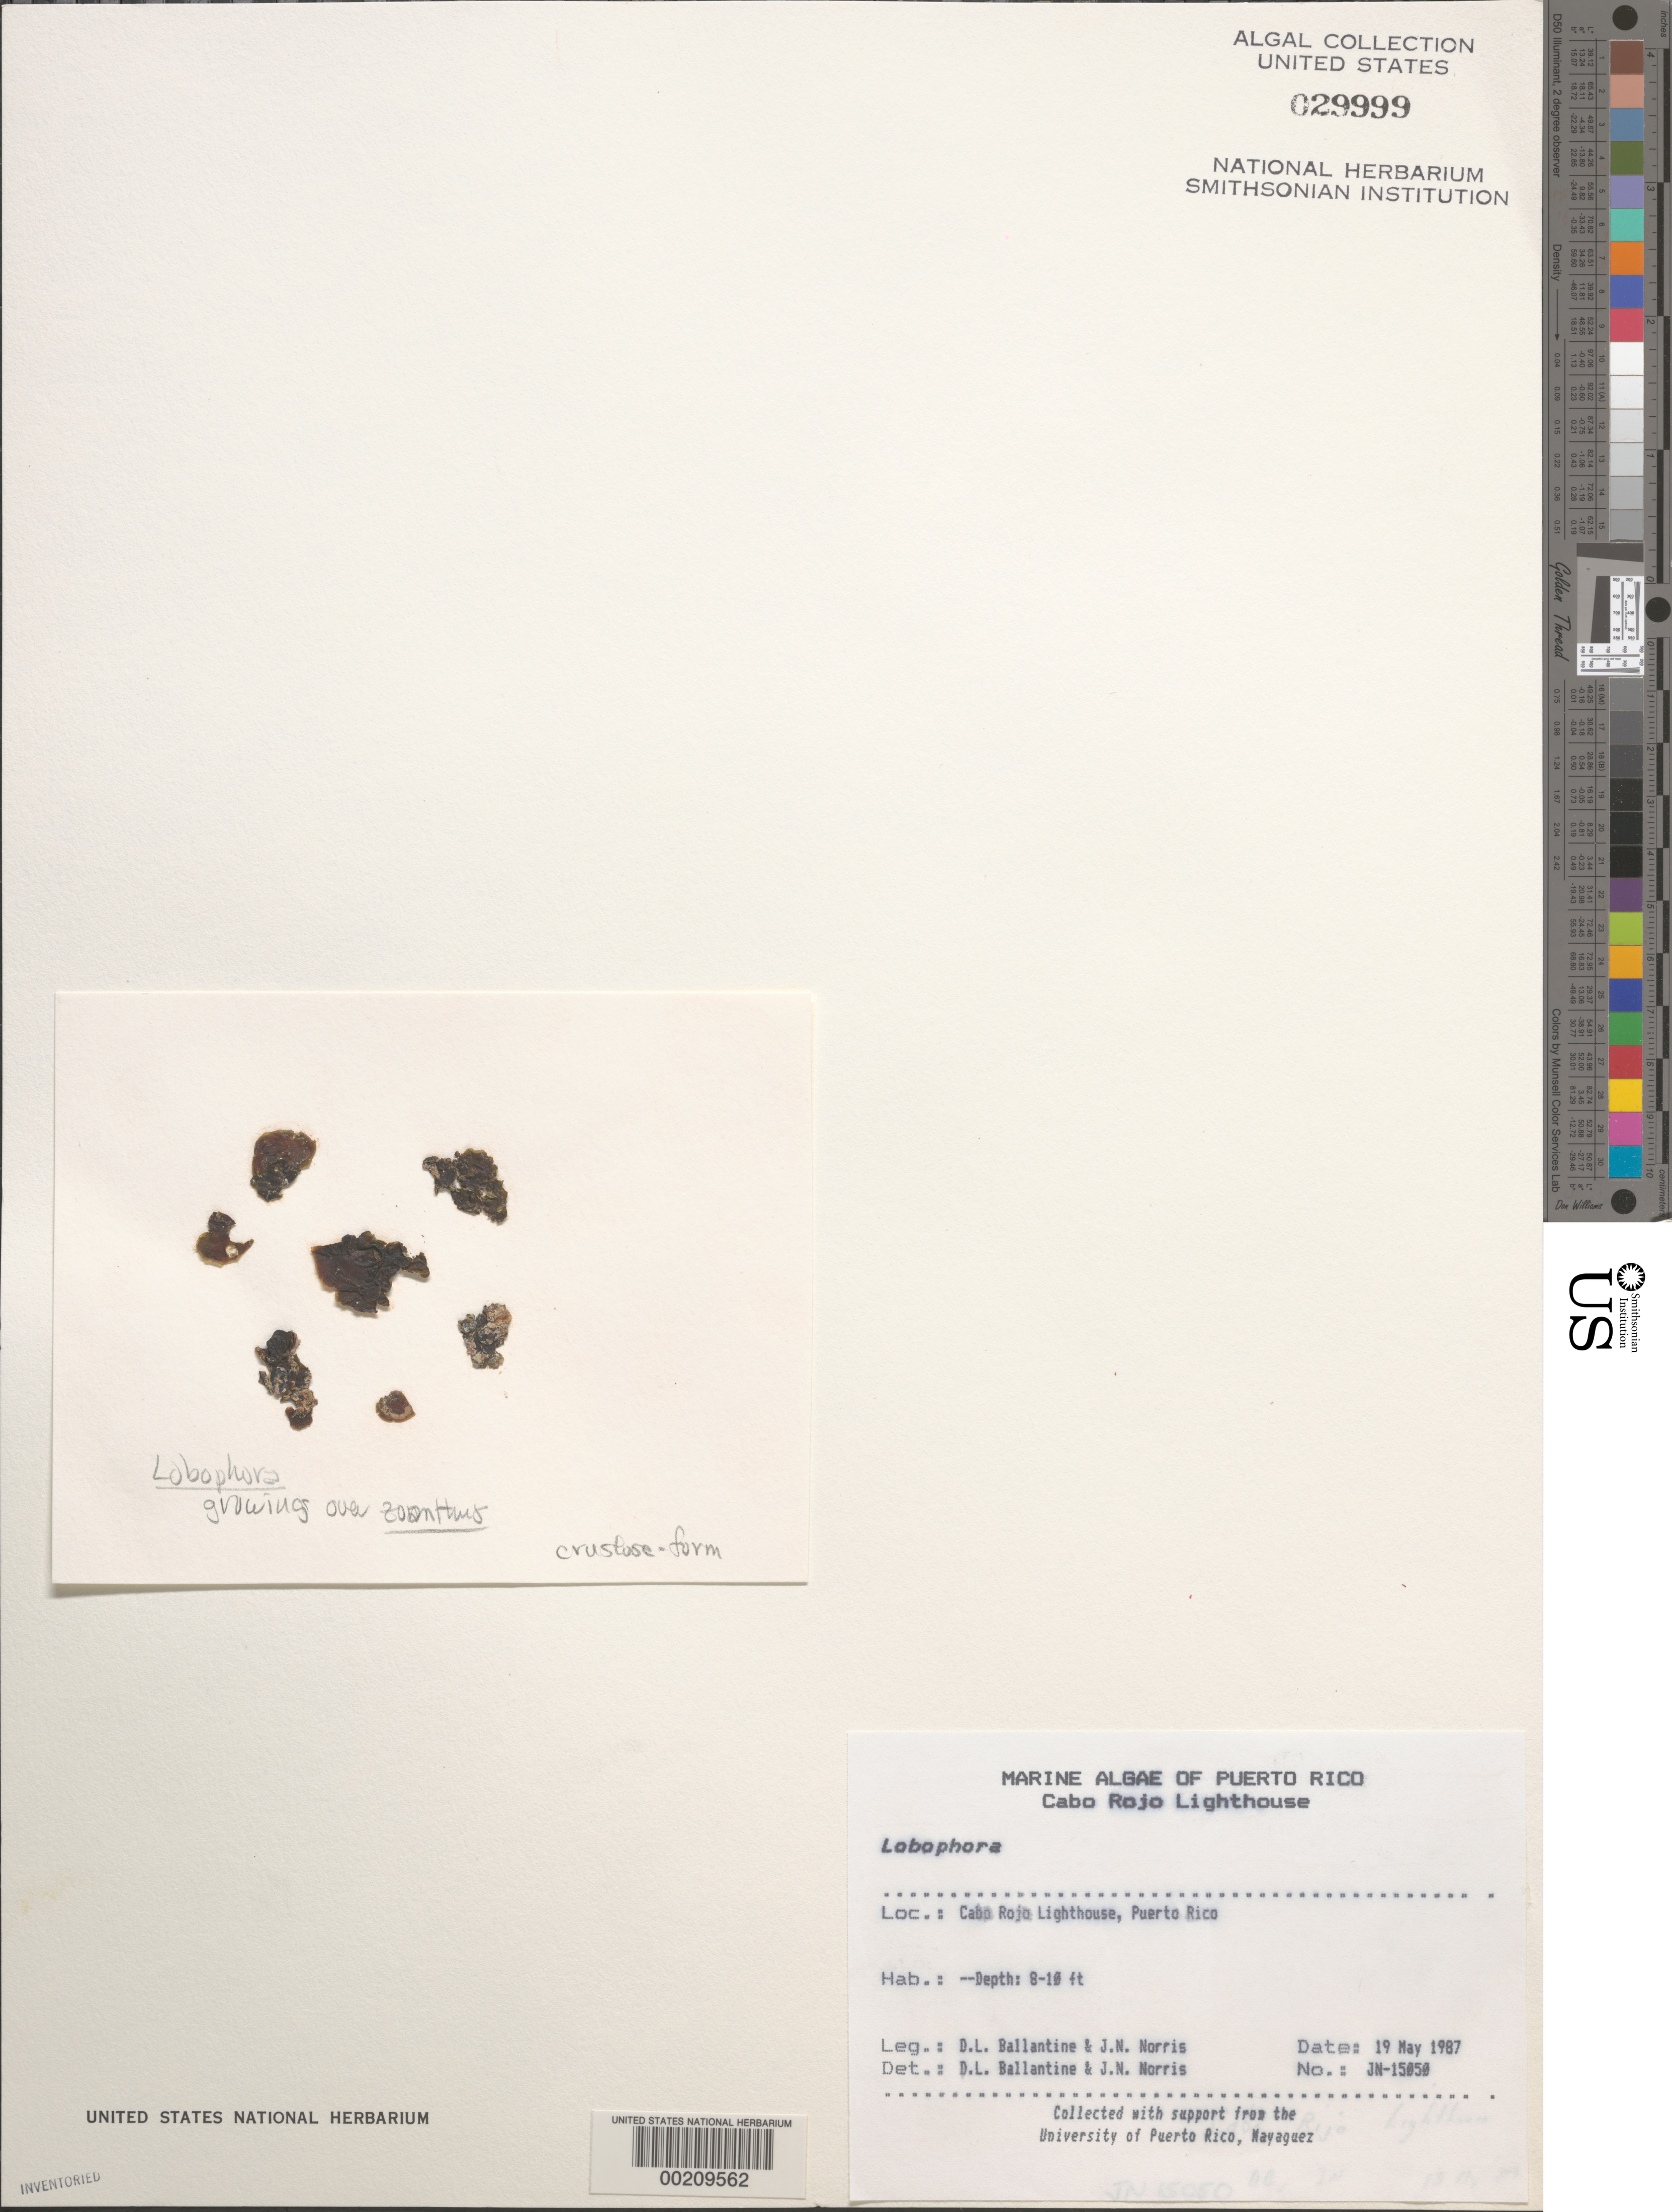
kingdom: Chromista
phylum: Ochrophyta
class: Phaeophyceae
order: Dictyotales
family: Dictyotaceae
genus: Lobophora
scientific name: Lobophora sp.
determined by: Ballantine, D. L.; Norris, J. N.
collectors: D.L. Ballantine & J. N. Norris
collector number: JN-15050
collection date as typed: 19 May 1987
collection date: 1987-05-19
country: Puerto Rico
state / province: Cabo Rojo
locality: Cabo Rojo Lighthouse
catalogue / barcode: US 29999